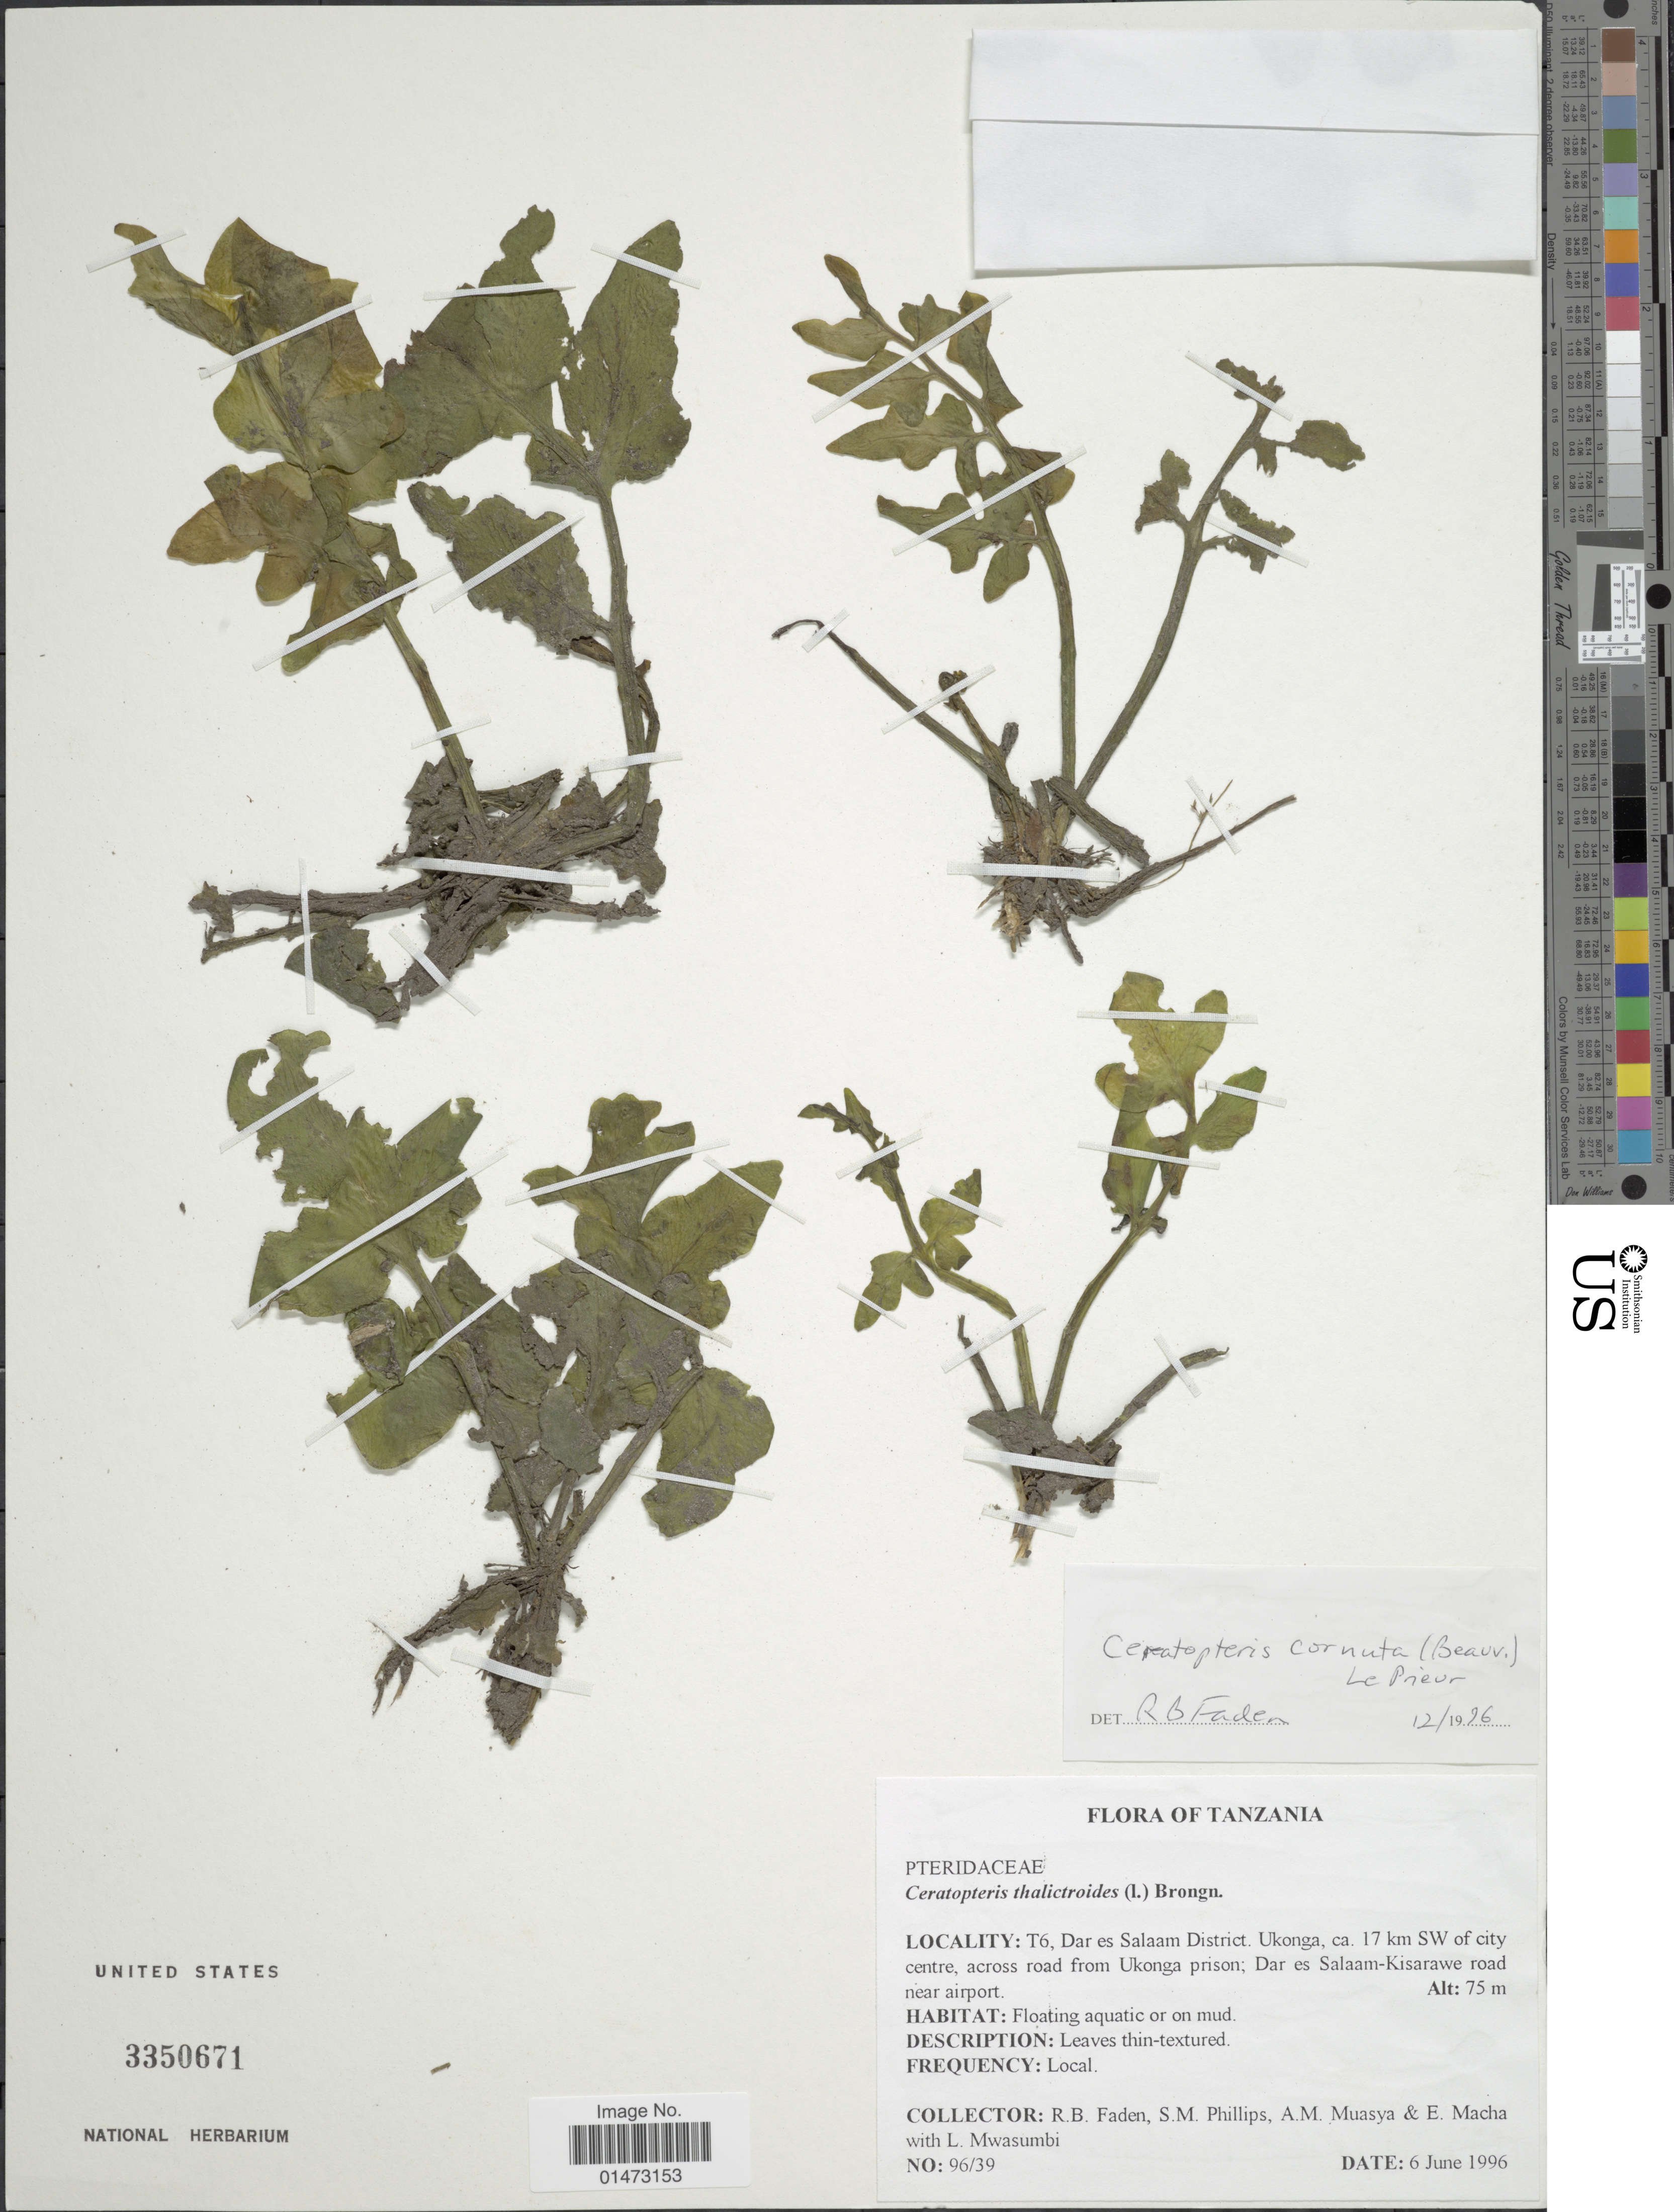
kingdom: Plantae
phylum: Tracheophyta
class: Polypodiopsida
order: Polypodiales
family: Pteridaceae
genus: Ceratopteris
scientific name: Ceratopteris cornuta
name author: (P. Beauv.) Le Prieur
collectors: R. B. Faden, S. M. Phillips, A. Muasya, E. Macha & L. Mwasumbi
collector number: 96/39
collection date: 1996-06-06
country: Tanzania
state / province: Dar es Salaam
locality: T6, Ukonga, ca. 17 km SW of city centre, across road from Ukonga prison; Dar es Salaam-Kisarawe road near airport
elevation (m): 75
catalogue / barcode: US 3350671